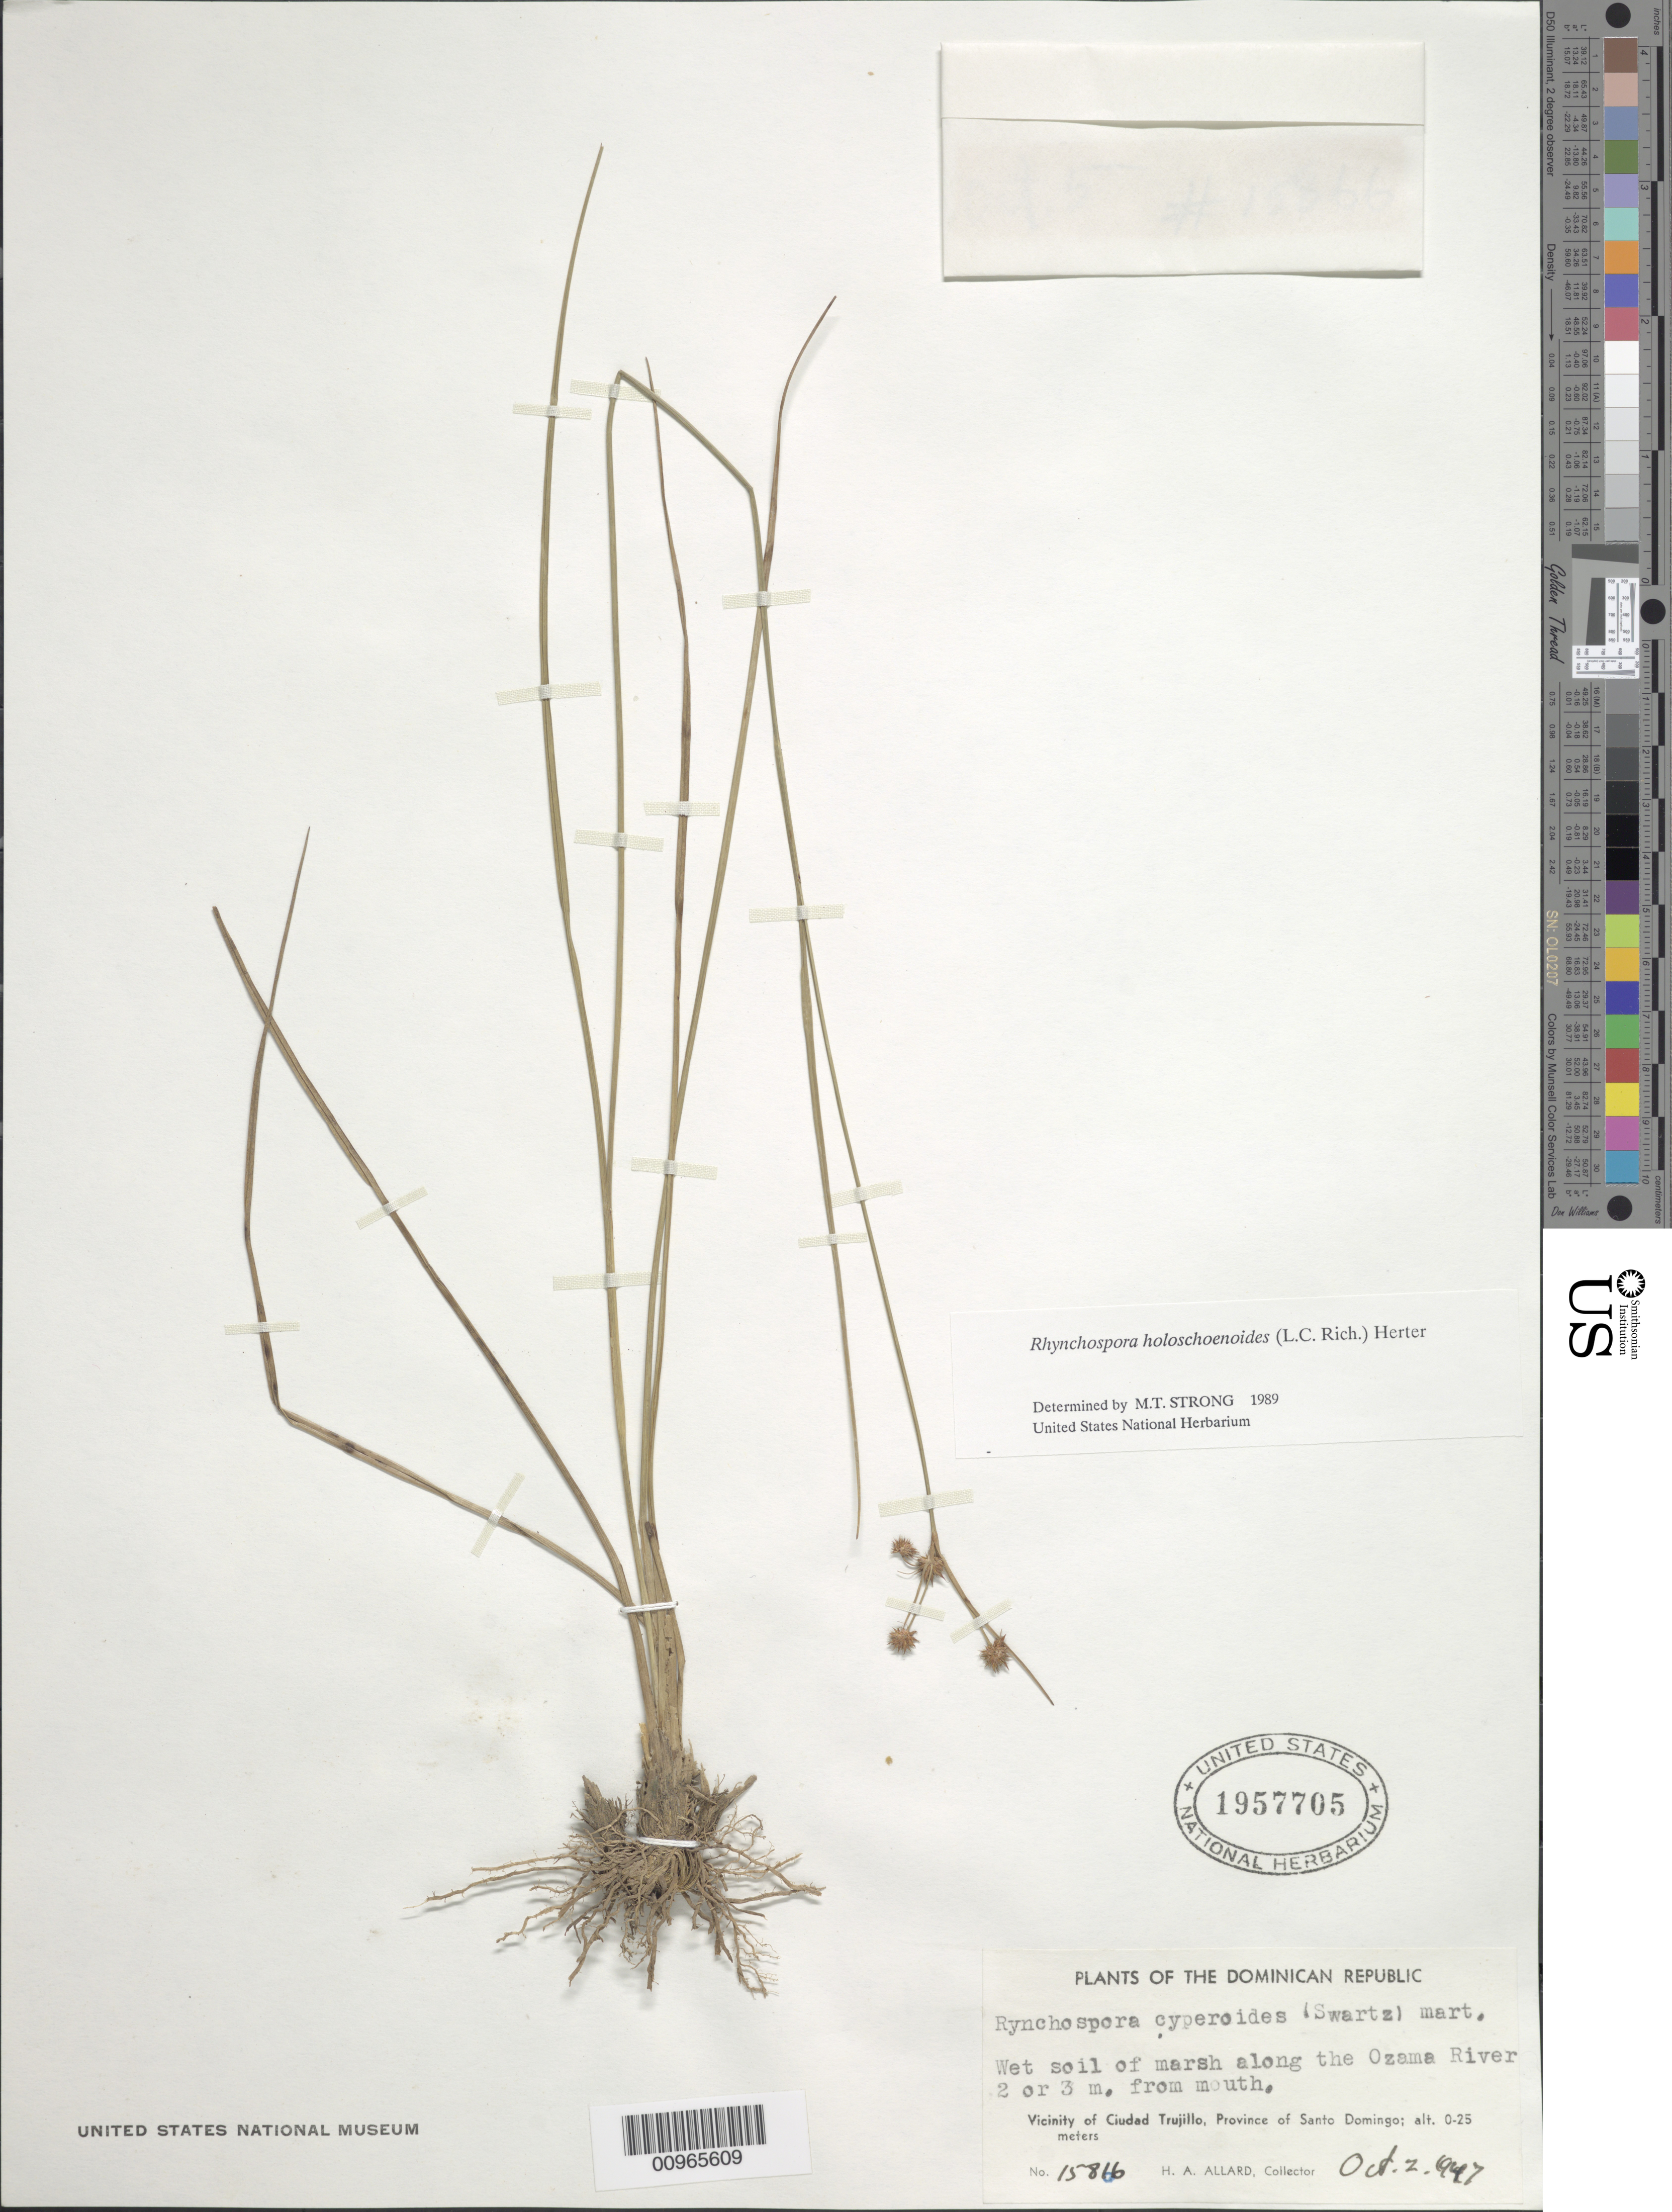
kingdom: Plantae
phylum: Tracheophyta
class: Liliopsida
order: Poales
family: Cyperaceae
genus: Rhynchospora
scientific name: Rhynchospora holoschoenoides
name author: (Rich.) Herter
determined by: Strong, M. T., (US), Smithsonian Institution - National Museum of Natural History (UNITED STATES)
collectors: H. A. Allard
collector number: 15866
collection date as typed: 02 Oct 1947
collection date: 1947-10-02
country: Dominican Republic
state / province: Santo Domingo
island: Hispaniola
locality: Vicinity of Ciudad Trujillo, marsh along the Ozama River, 2 or 3 miles from mouth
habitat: Wet soil of marsh along the river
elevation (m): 0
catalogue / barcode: US 1957705